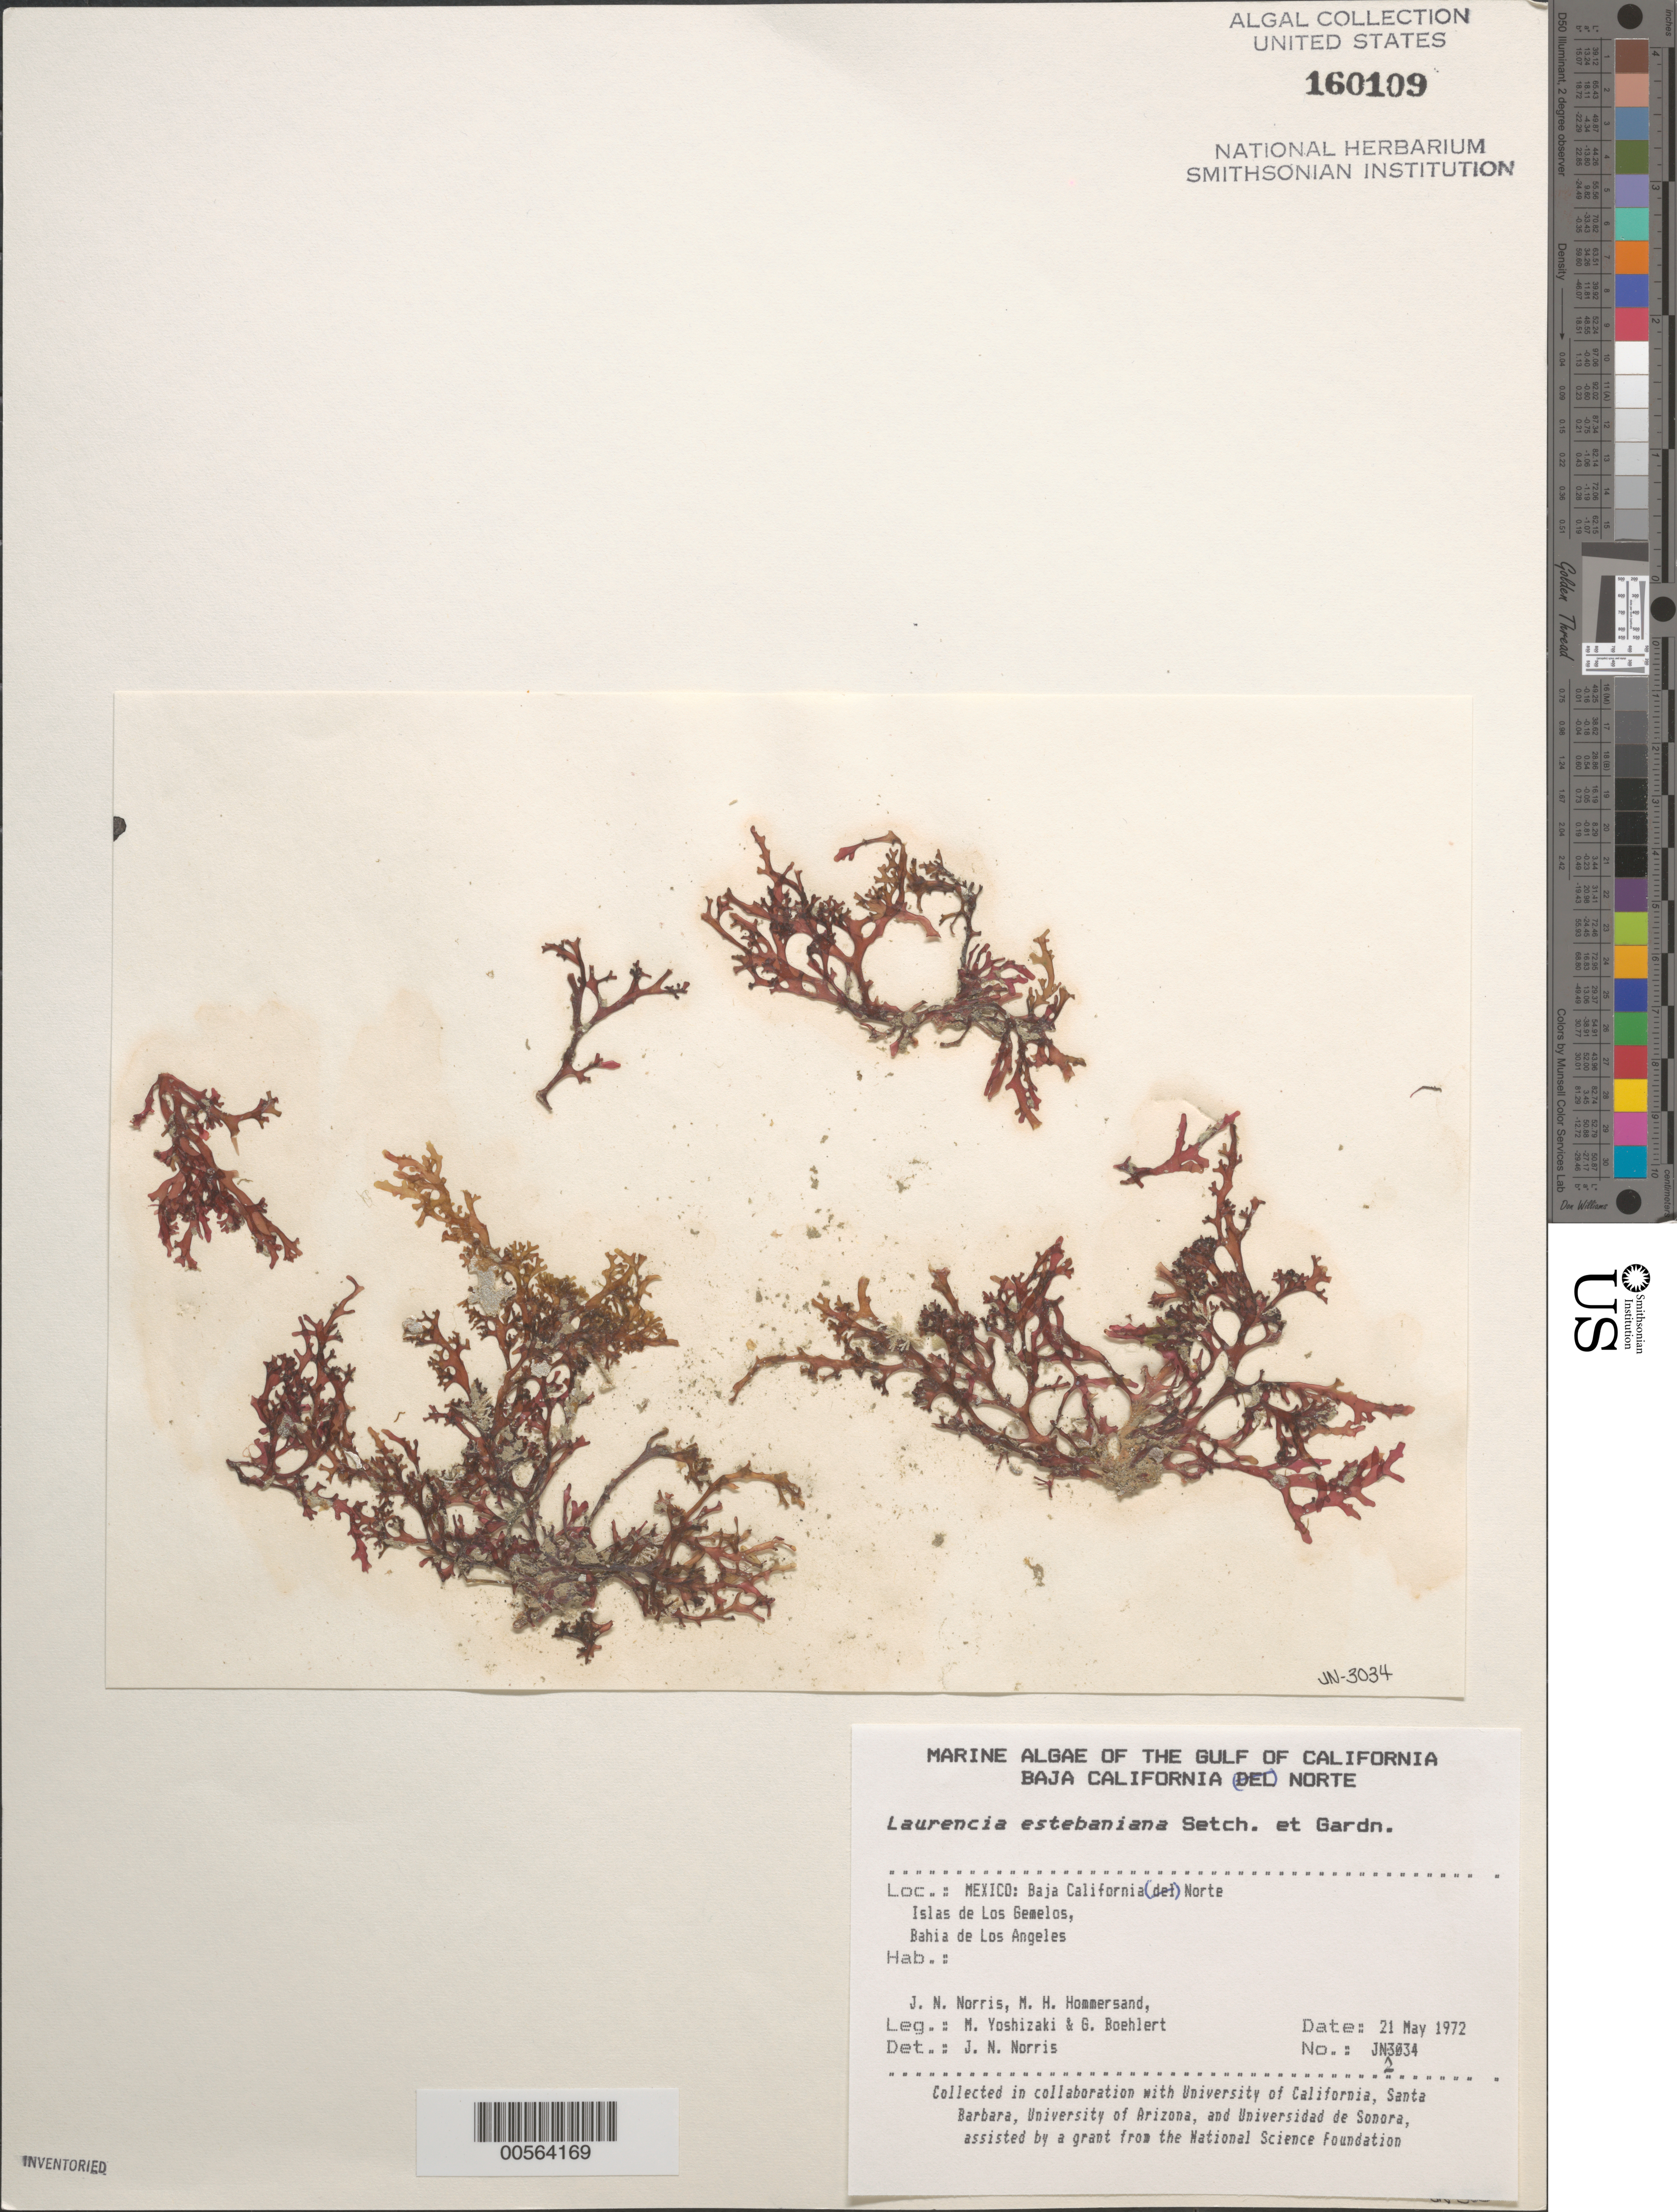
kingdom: Plantae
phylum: Rhodophyta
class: Florideophyceae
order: Ceramiales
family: Rhodomelaceae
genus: Osmundea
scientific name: Osmundea estebaniana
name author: (Setchell & N.L. Gardner) J.N. Norris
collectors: J. N. Norris, M. H. Hommersand, M. Yoshizaki & G. Boehlert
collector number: JN-3034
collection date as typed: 21 May 1972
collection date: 1972-05-21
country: Mexico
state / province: Baja California Norte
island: Isla de Los Gemelitos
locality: Bahia de los Angeles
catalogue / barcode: US 160109